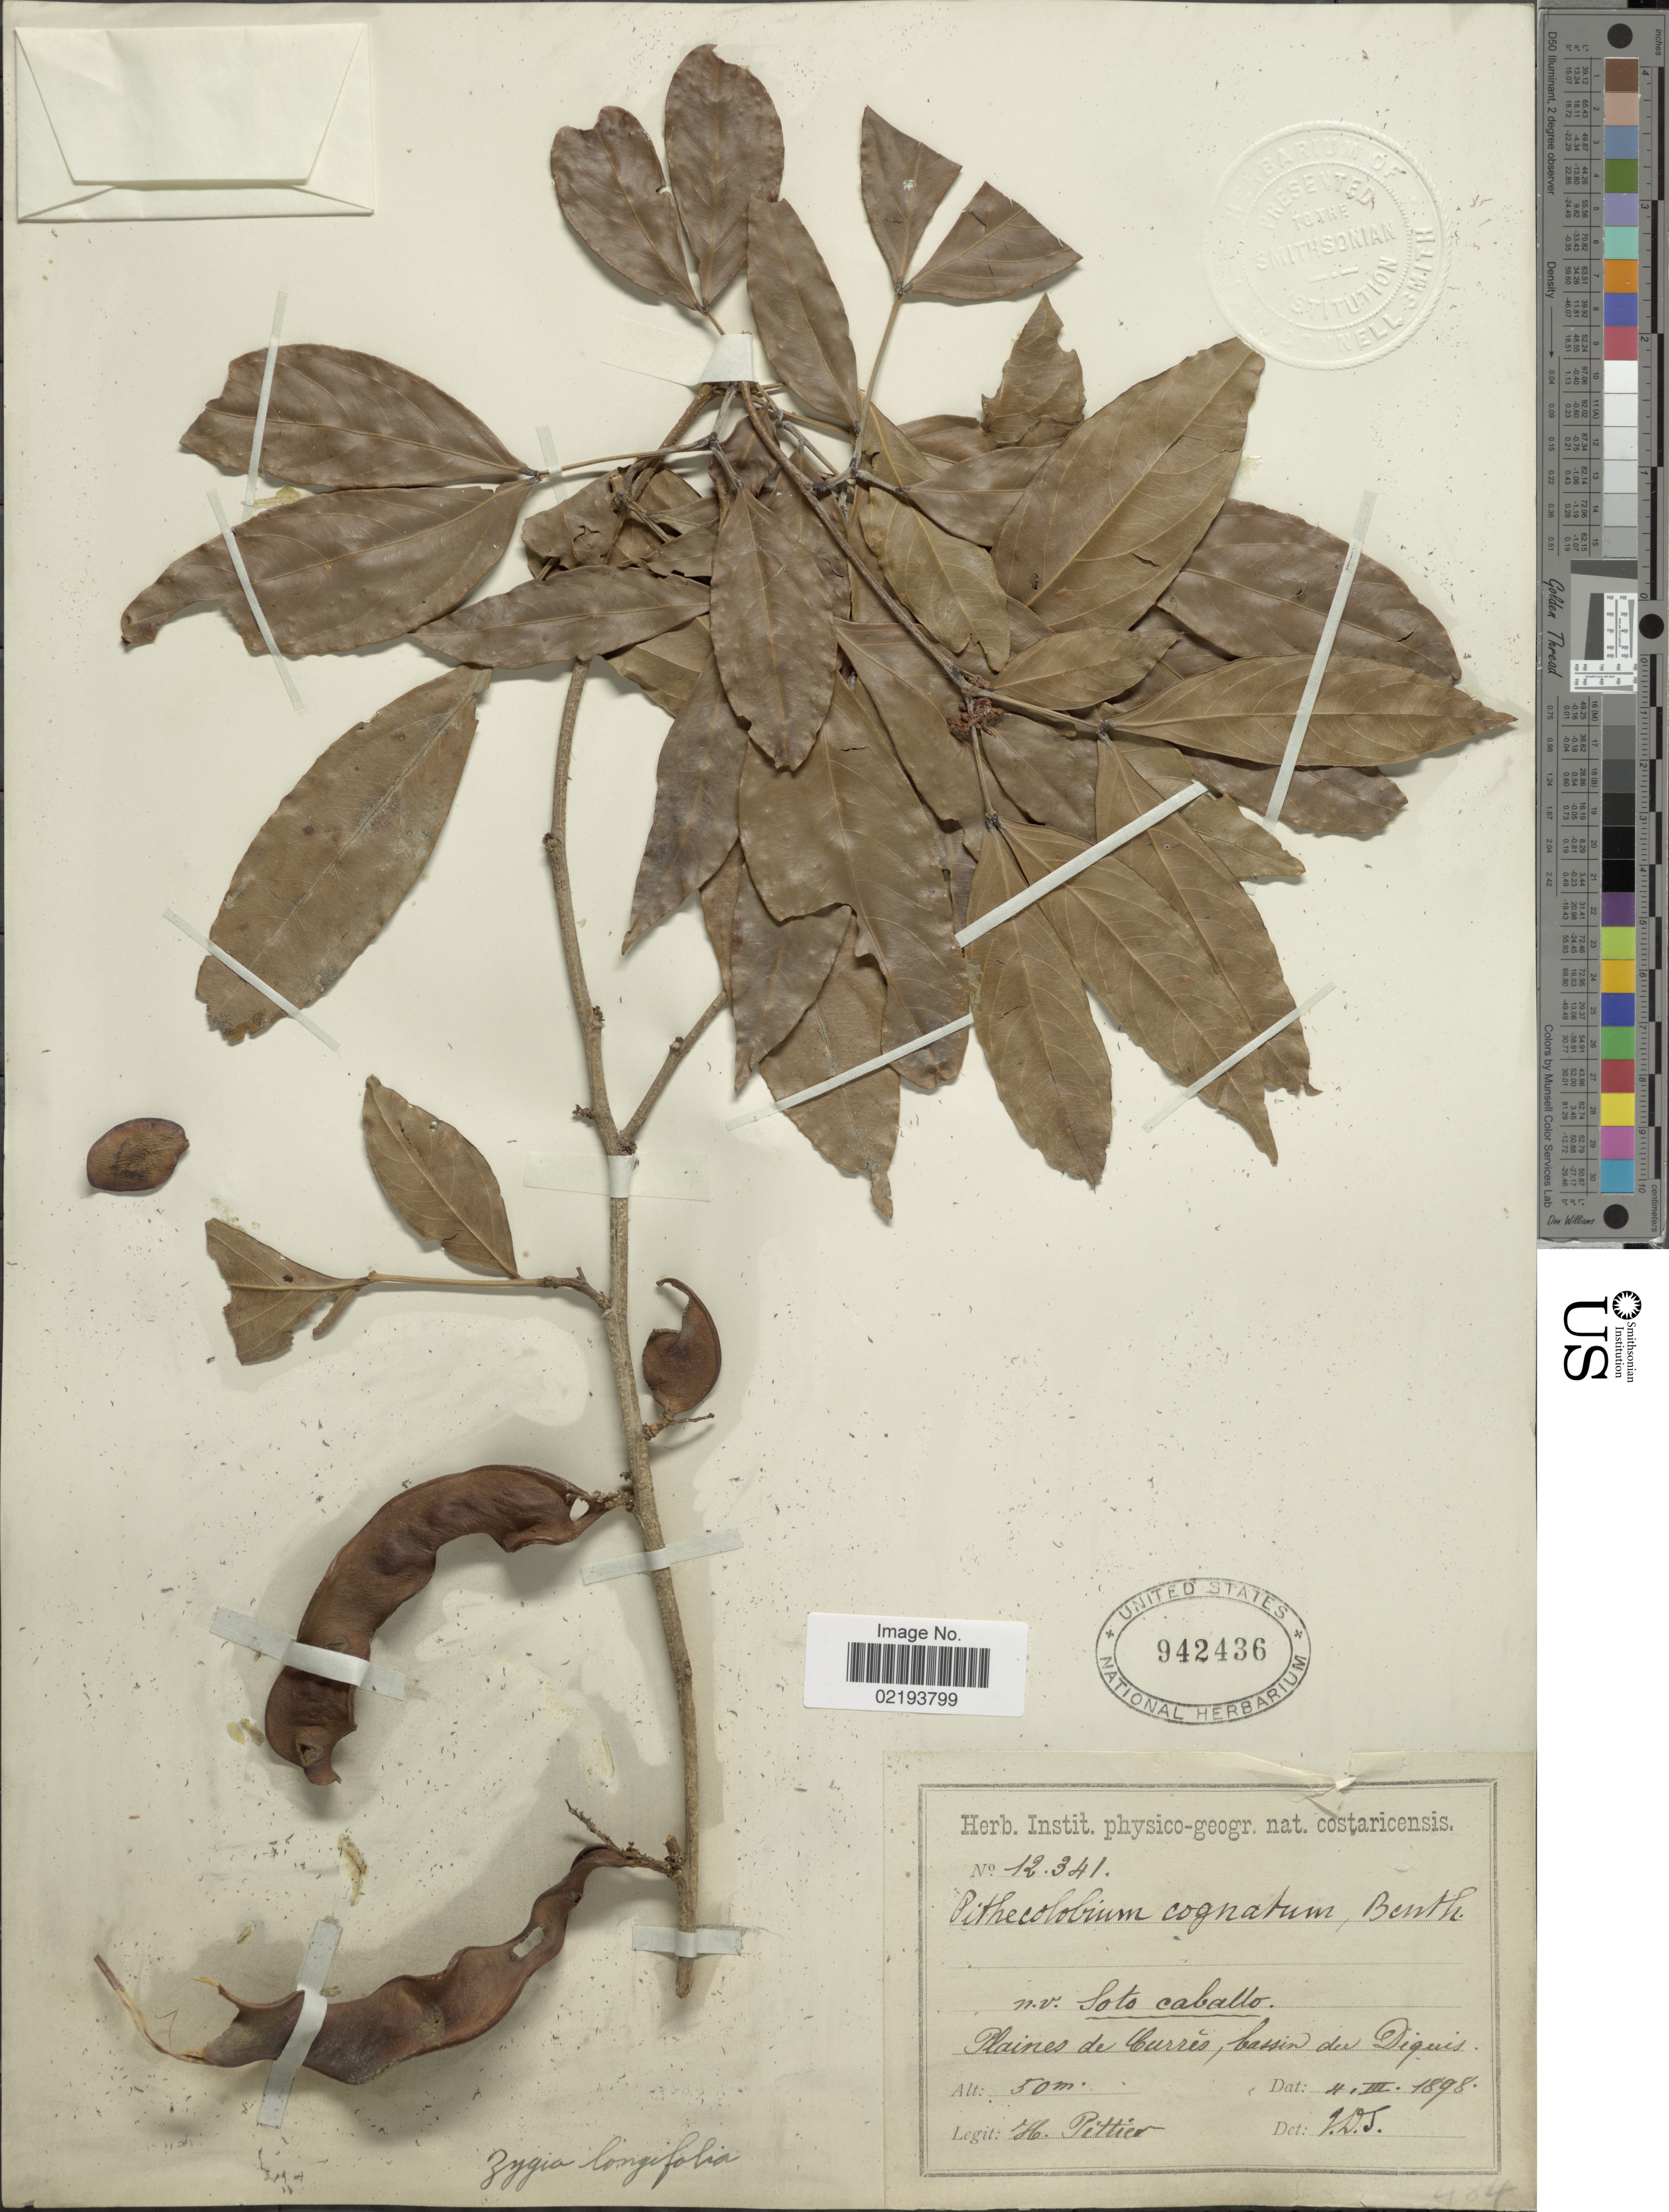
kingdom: Plantae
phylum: Tracheophyta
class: Magnoliopsida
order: Fabales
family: Fabaceae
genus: Zygia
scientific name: Zygia longifolia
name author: (Willd.) Britton & Rose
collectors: H. F. Pittier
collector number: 12341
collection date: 1898-03-04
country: Costa Rica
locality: N.v. Soto caballo, Plaines de Cuures, bassin du Diquis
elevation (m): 50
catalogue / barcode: US 942436